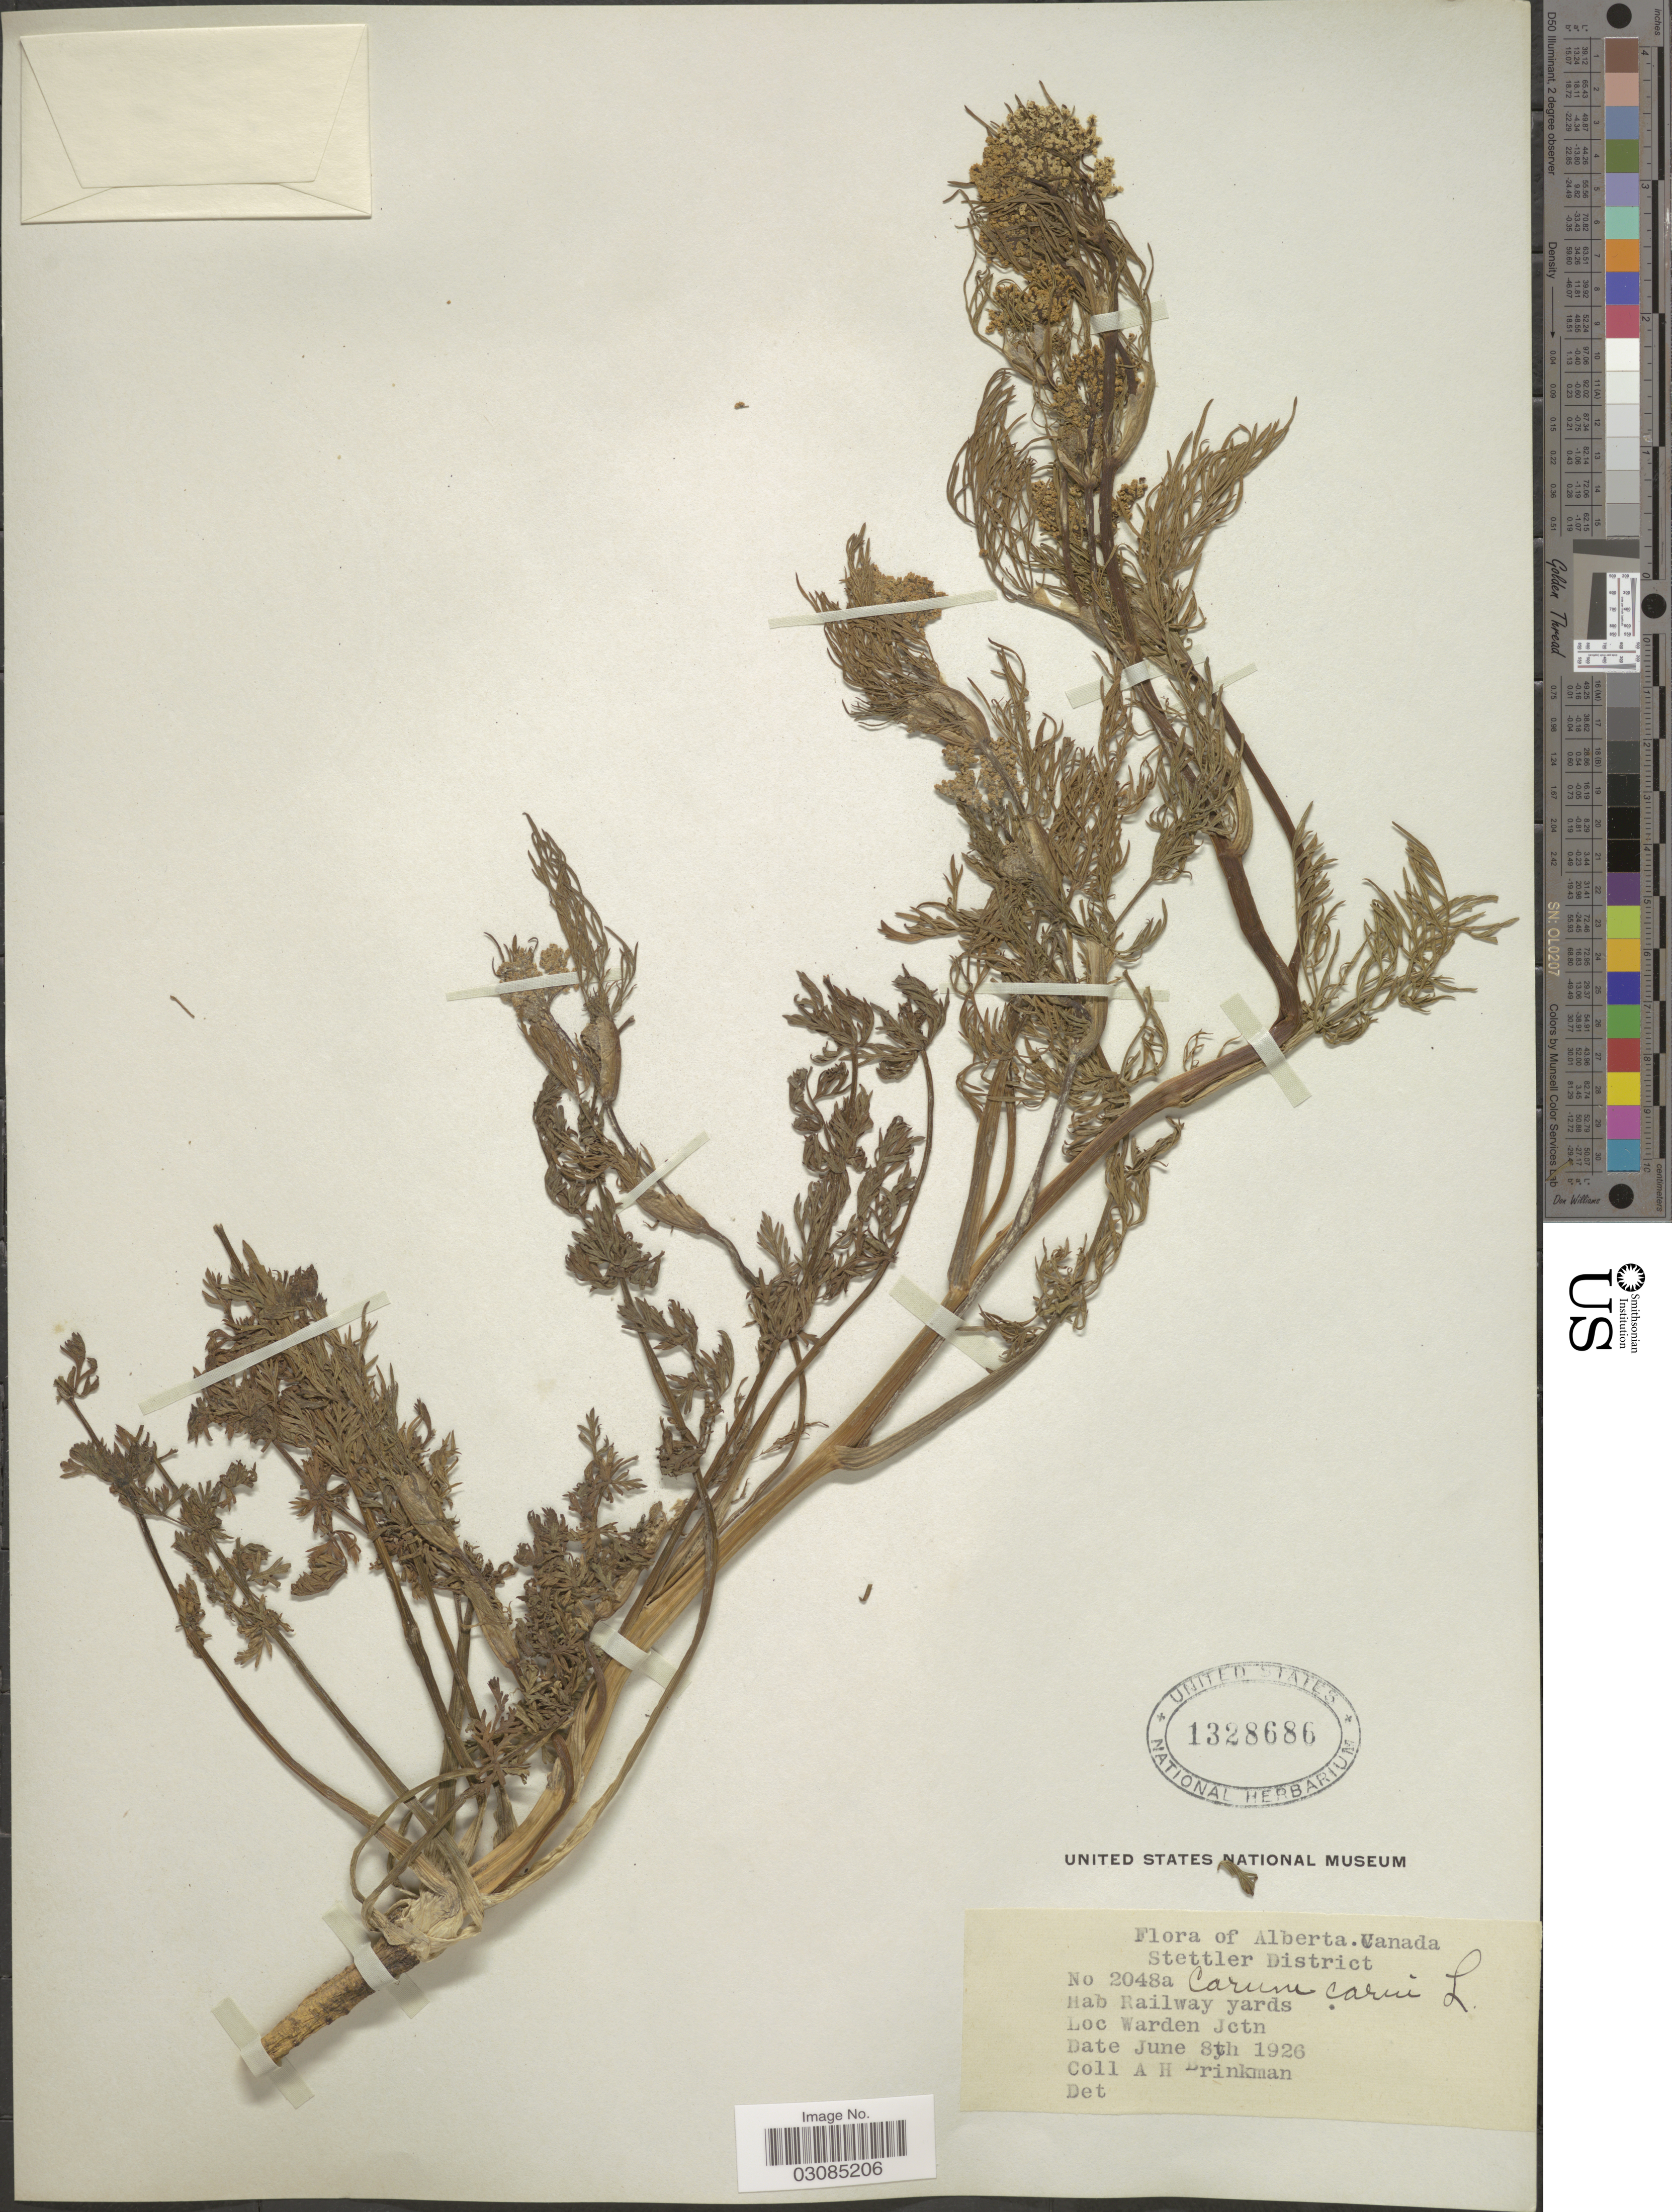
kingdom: Plantae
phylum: Tracheophyta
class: Magnoliopsida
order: Apiales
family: Apiaceae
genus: Carum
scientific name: Carum carvi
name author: L.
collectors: A. Brinkman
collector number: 2048a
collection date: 1926-06-08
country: Canada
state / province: Alberta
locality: Stettler District. Railway yards. Warden Jctn.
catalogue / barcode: US 1328686